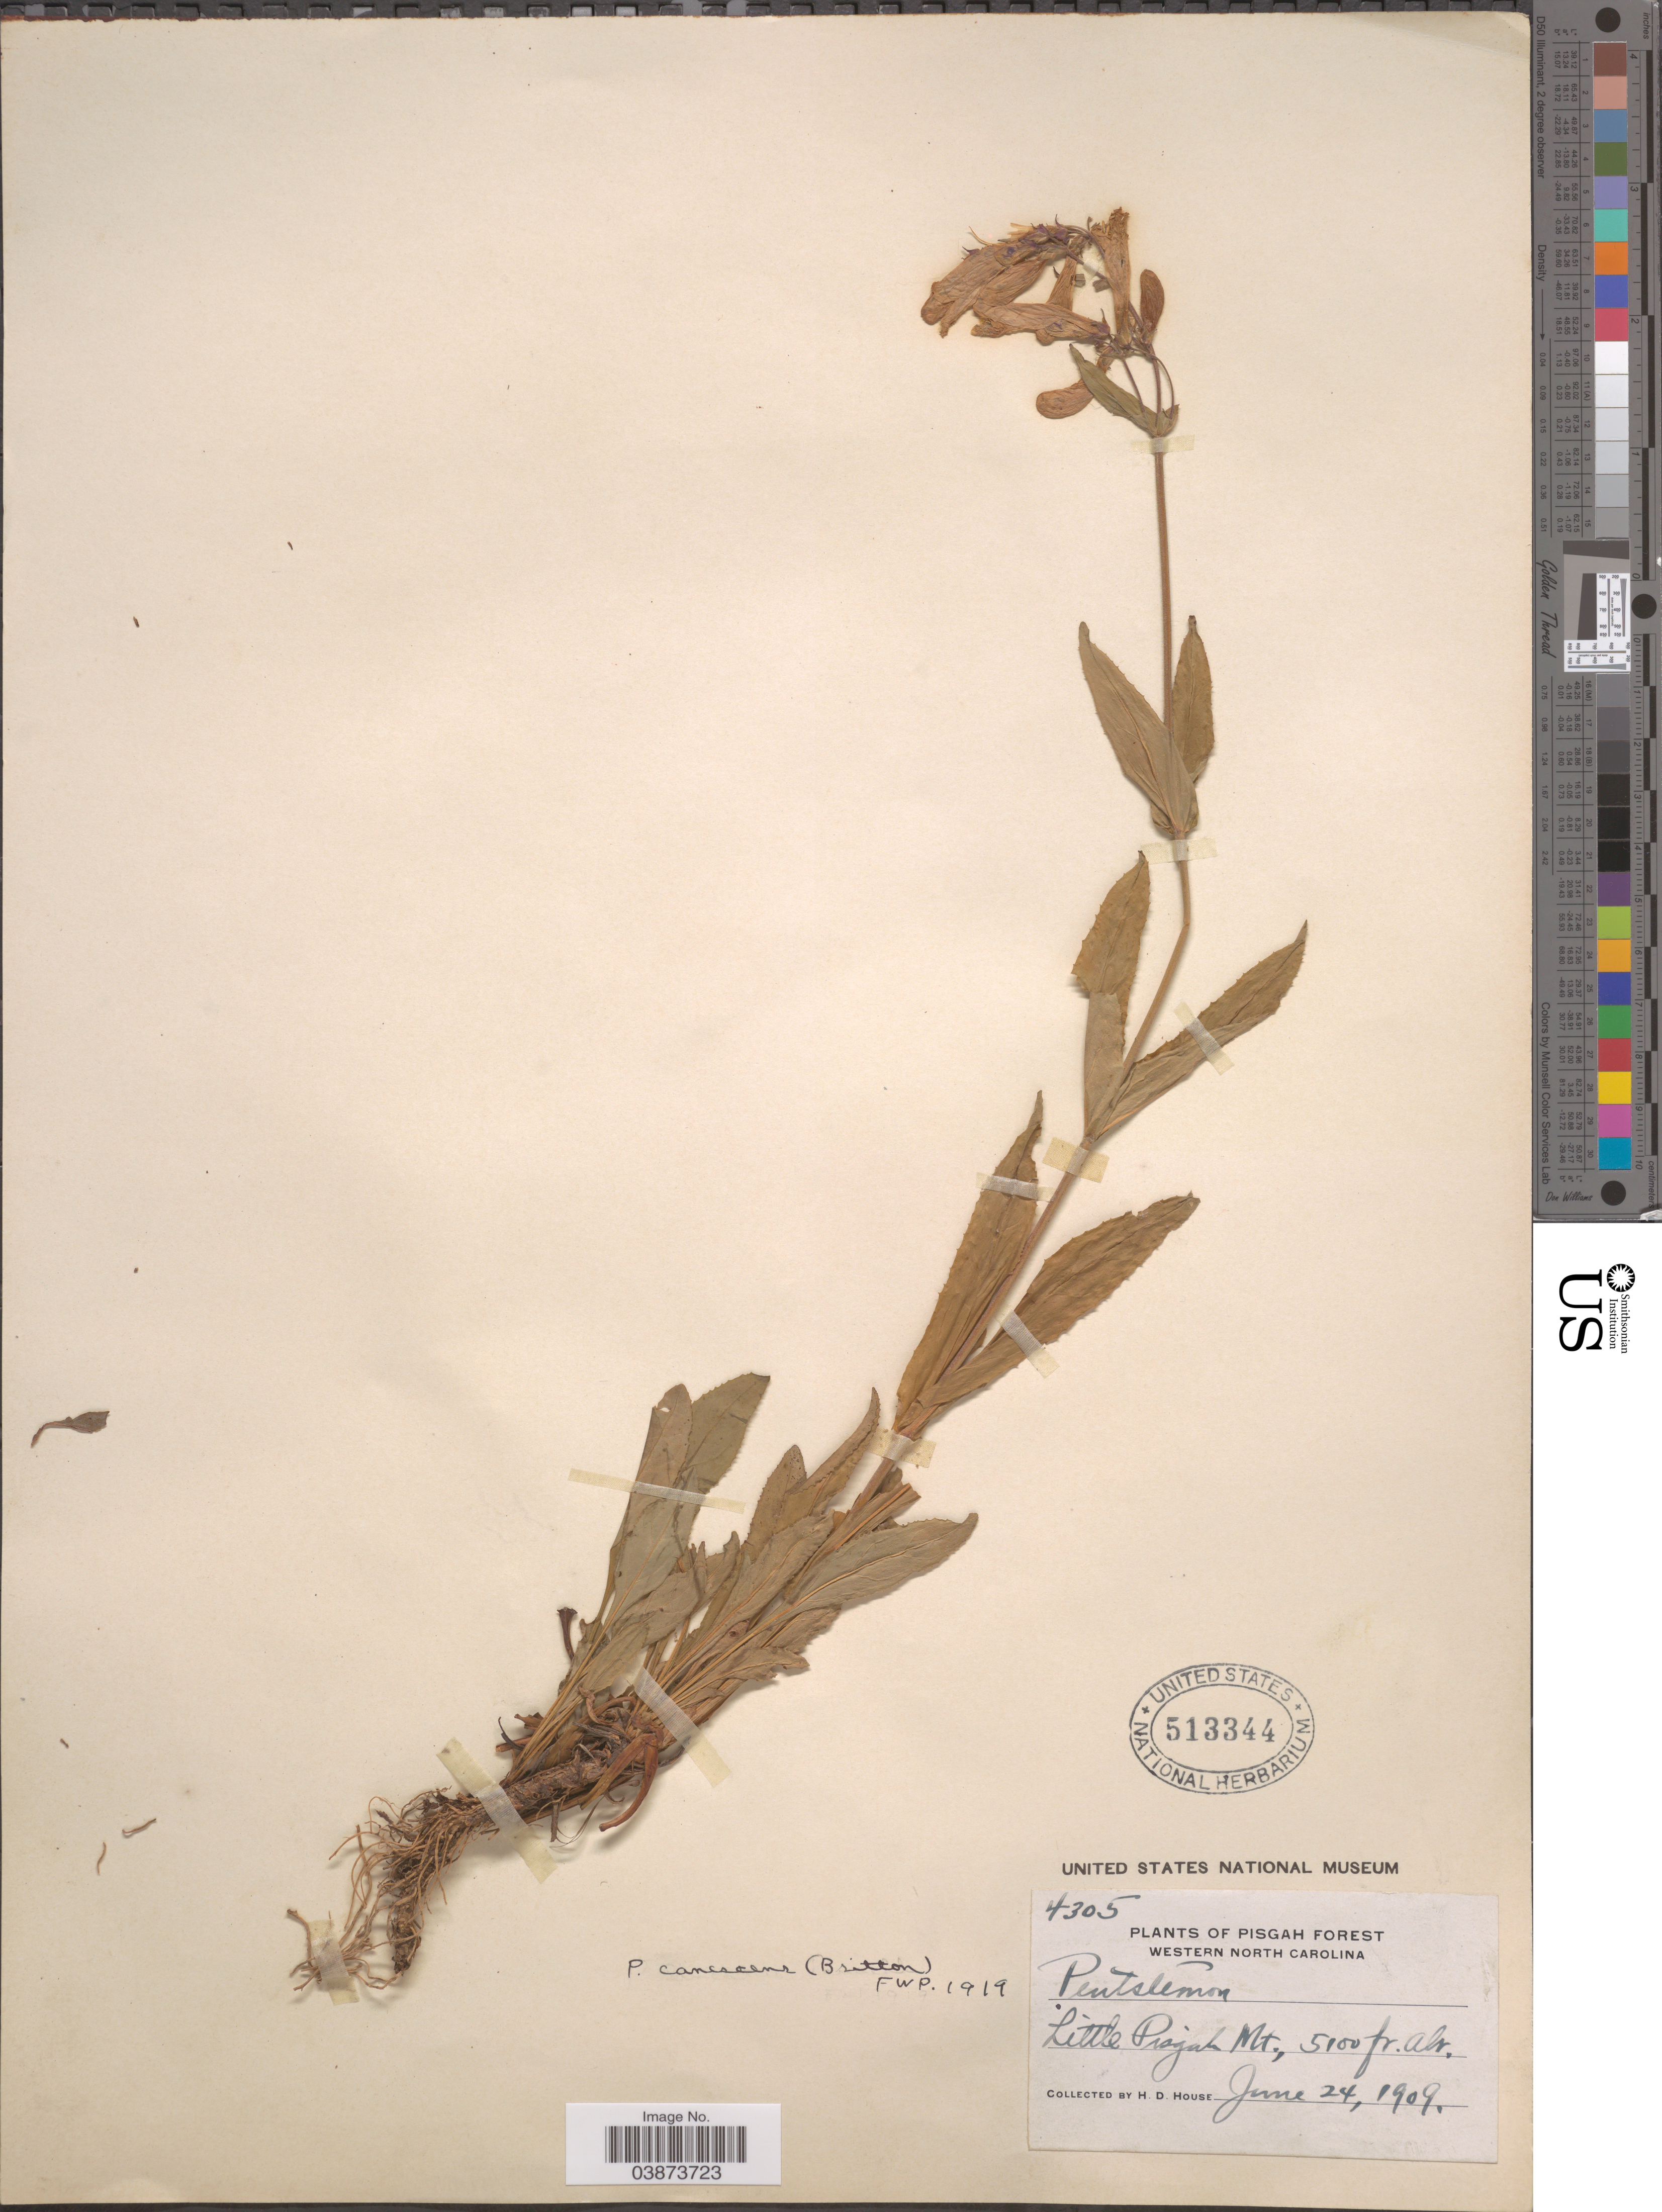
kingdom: Plantae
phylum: Tracheophyta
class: Magnoliopsida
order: Lamiales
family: Plantaginaceae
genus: Penstemon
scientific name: Penstemon canescens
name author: L.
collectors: H. D. House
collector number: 4305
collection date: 1909-06-24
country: United States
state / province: North Carolina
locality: Pisgah Forest. Western North Carolina. Little Pisgah Mt.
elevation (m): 1554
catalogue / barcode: US 513344